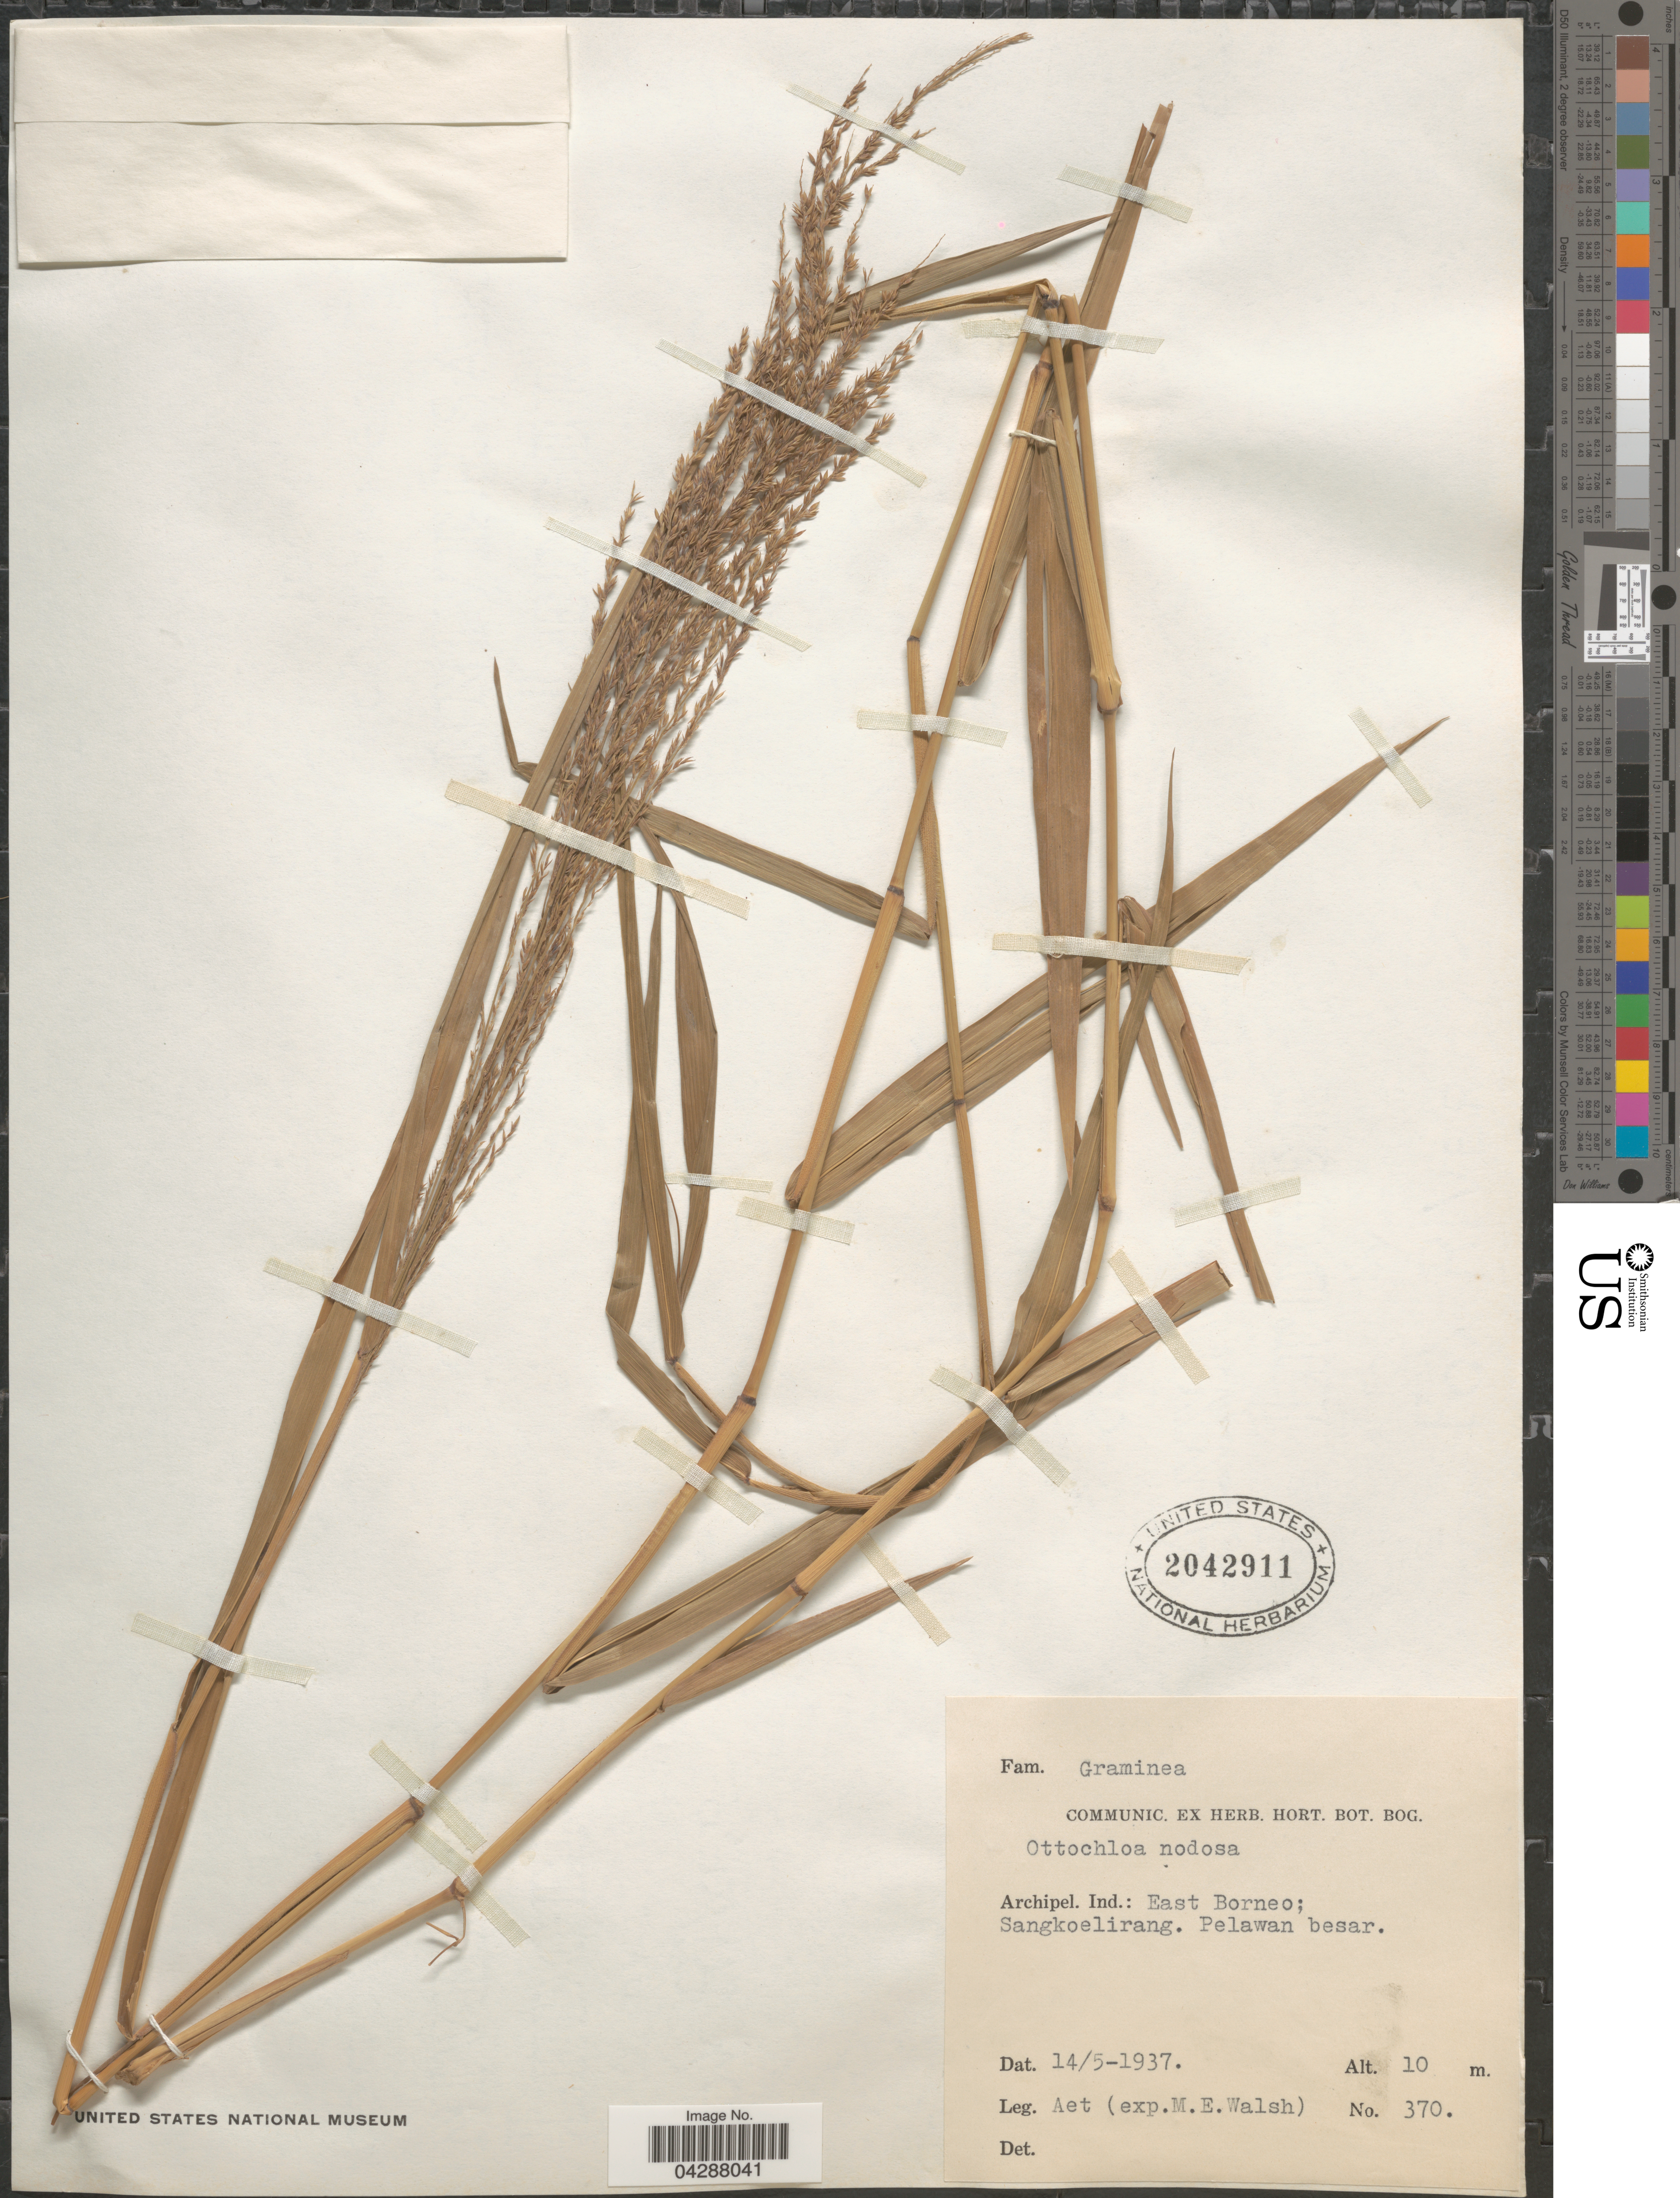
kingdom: Plantae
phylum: Tracheophyta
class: Liliopsida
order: Poales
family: Poaceae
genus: Ottochloa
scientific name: Ottochloa nodosa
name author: (Kunth) Dandy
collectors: -- Aet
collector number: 370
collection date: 1937-05-14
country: Indonesia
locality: Archipel. Ind.: East Borneo; Sangkoelirang. Pelawan besar.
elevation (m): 10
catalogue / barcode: US 2042911